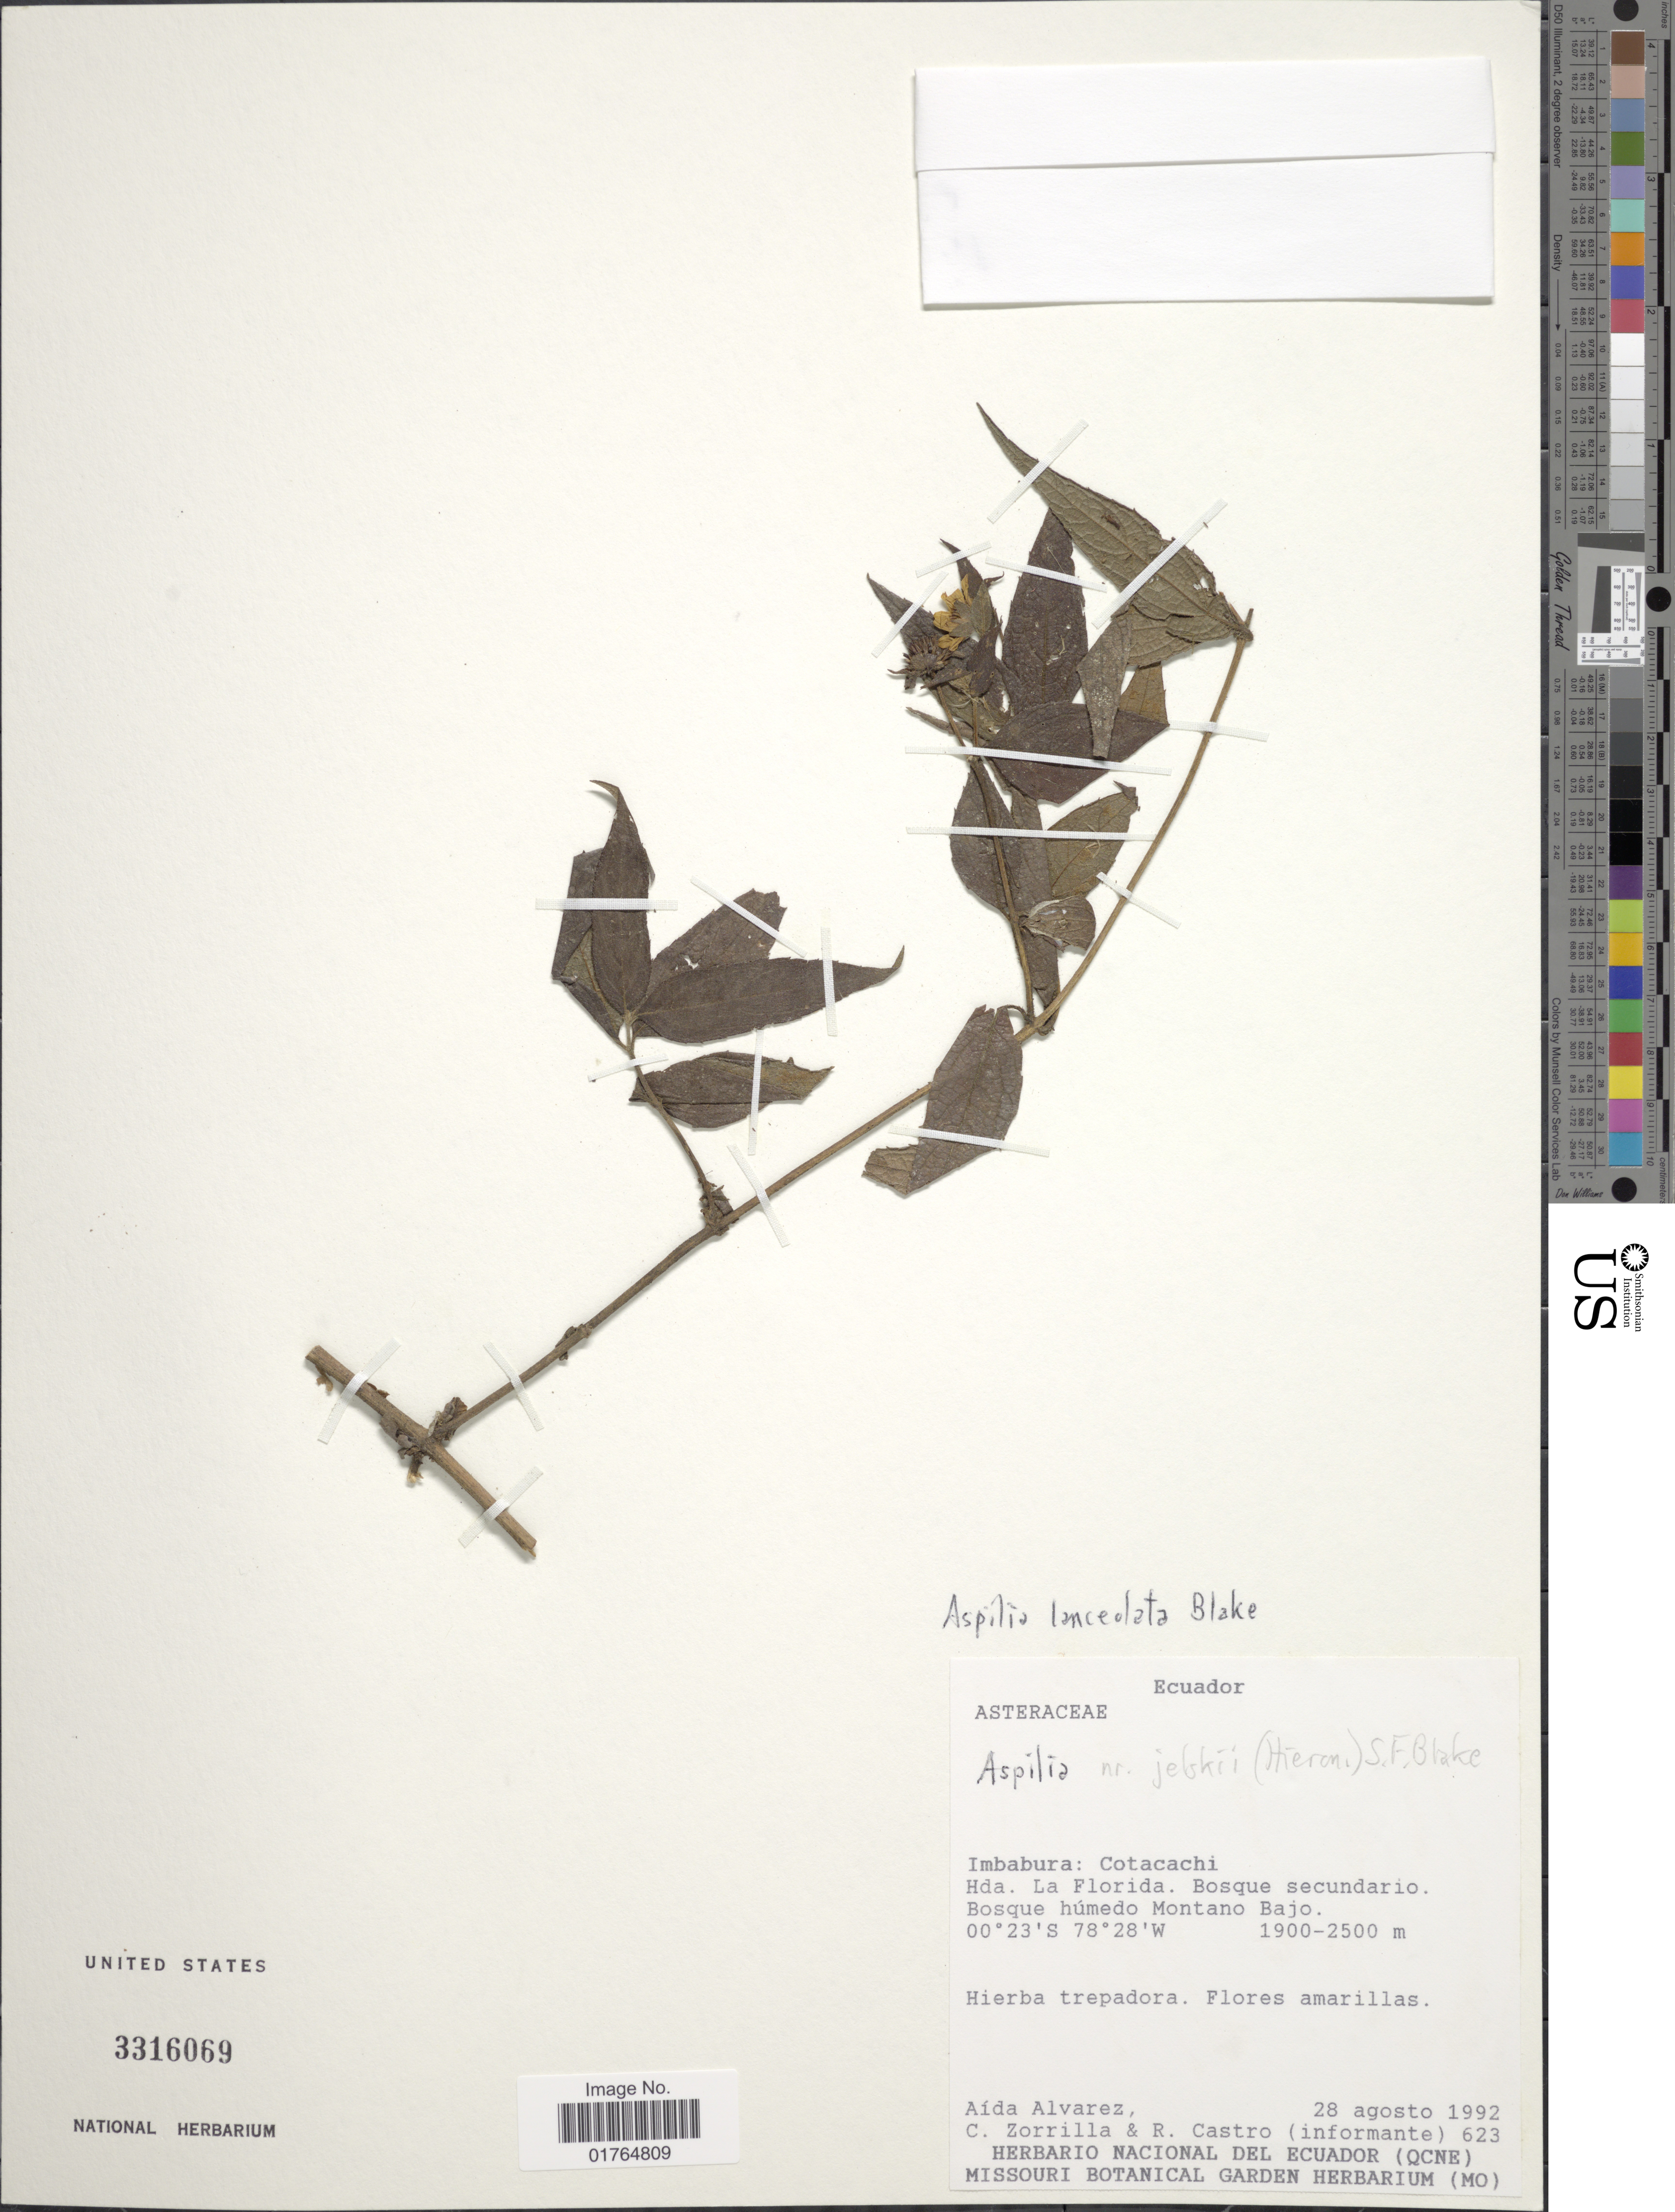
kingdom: Plantae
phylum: Tracheophyta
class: Magnoliopsida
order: Asterales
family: Asteraceae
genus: Wedelia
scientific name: Wedelia tambillosama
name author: B.L. Turner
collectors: A. Alvarez, C. J. Zorilla & R. Castro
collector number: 623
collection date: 1992-08-28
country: Ecuador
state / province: Imbabura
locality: Cotacachi, La Florida, Bosque humedo Montano Bajo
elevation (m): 1900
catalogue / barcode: US 3316069